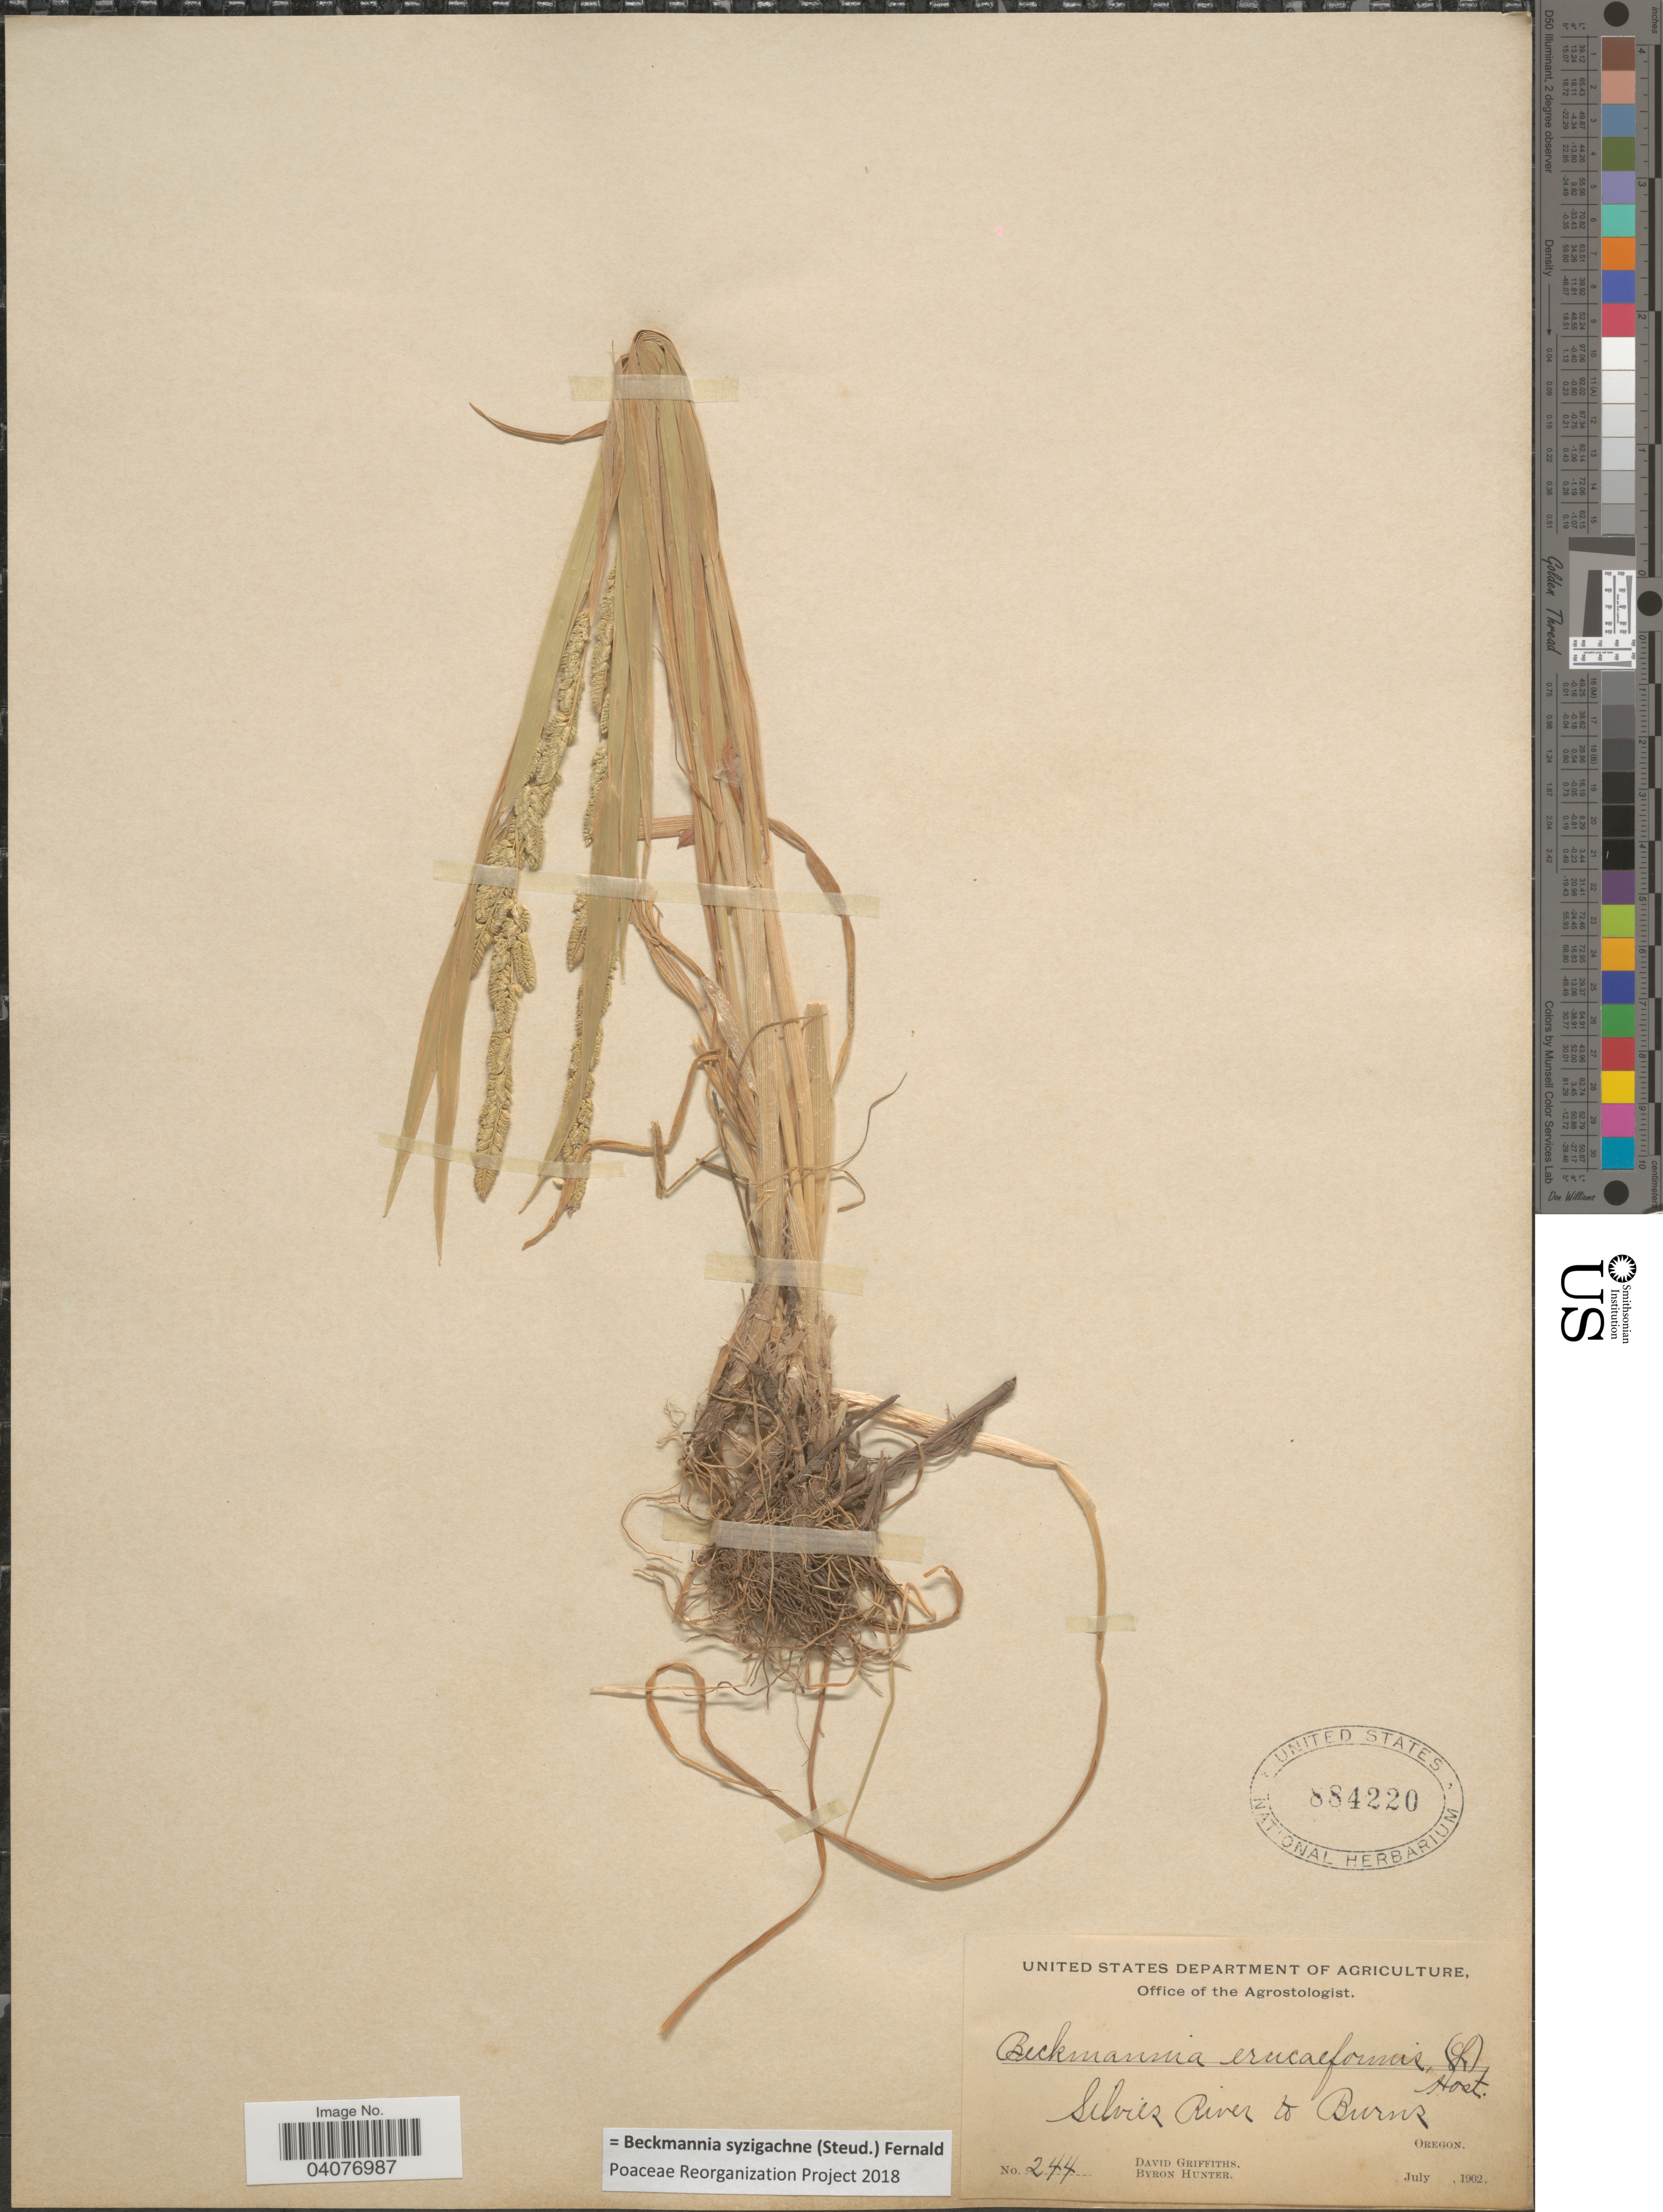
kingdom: Plantae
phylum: Tracheophyta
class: Liliopsida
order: Poales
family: Poaceae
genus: Beckmannia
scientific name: Beckmannia syzigachne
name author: (Steud.) Fernald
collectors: D. Griffiths & B. Hunter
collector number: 244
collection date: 1902-07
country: United States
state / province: Oregon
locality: Silvies River to Burns.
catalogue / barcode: US 884220